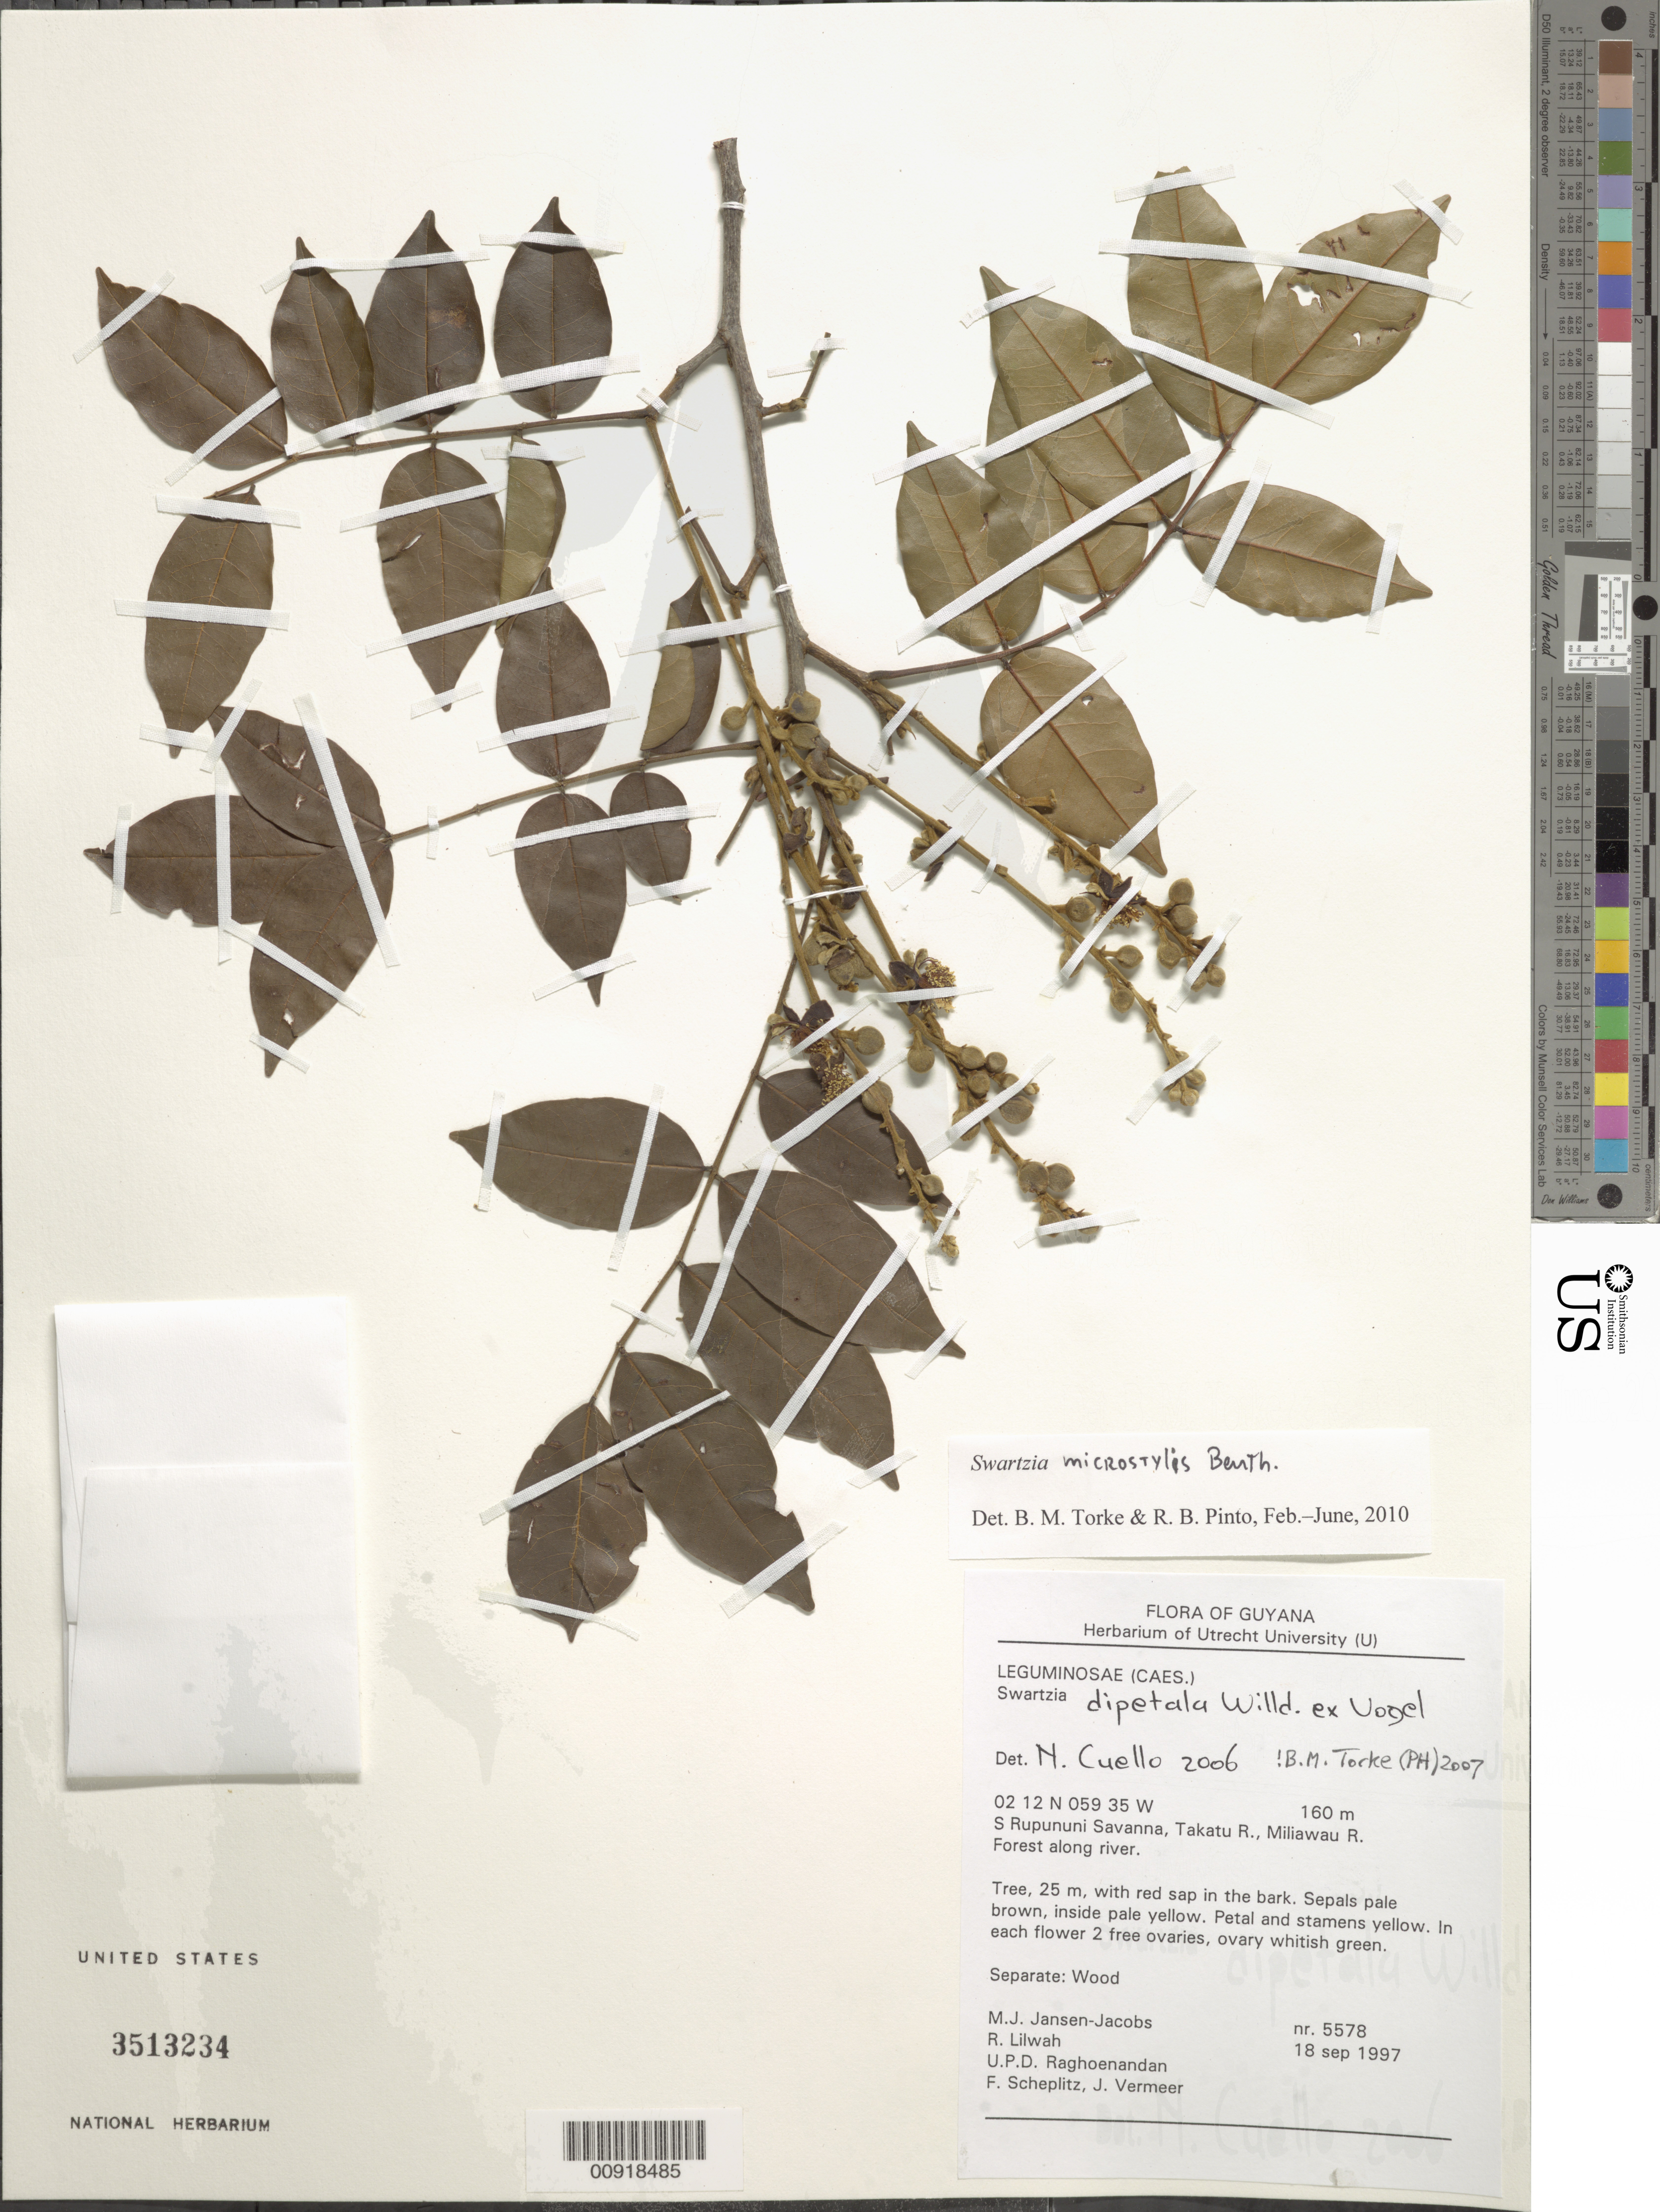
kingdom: Plantae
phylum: Tracheophyta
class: Magnoliopsida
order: Fabales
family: Fabaceae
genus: Swartzia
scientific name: Swartzia dipetala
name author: Willd. ex Vogel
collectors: M. J. Jansen-Jacobs, R. Lilwah, U. Raghoenandan, F. Scheplitz & J. Vermeer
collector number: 5578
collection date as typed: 18-Sep-97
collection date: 1997-09-18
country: Guyana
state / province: U. Takutu-U. Essequibo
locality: S. Rupununi savanna, Takutu and Miliawau Rivers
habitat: Forest along river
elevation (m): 160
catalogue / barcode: US 3513234